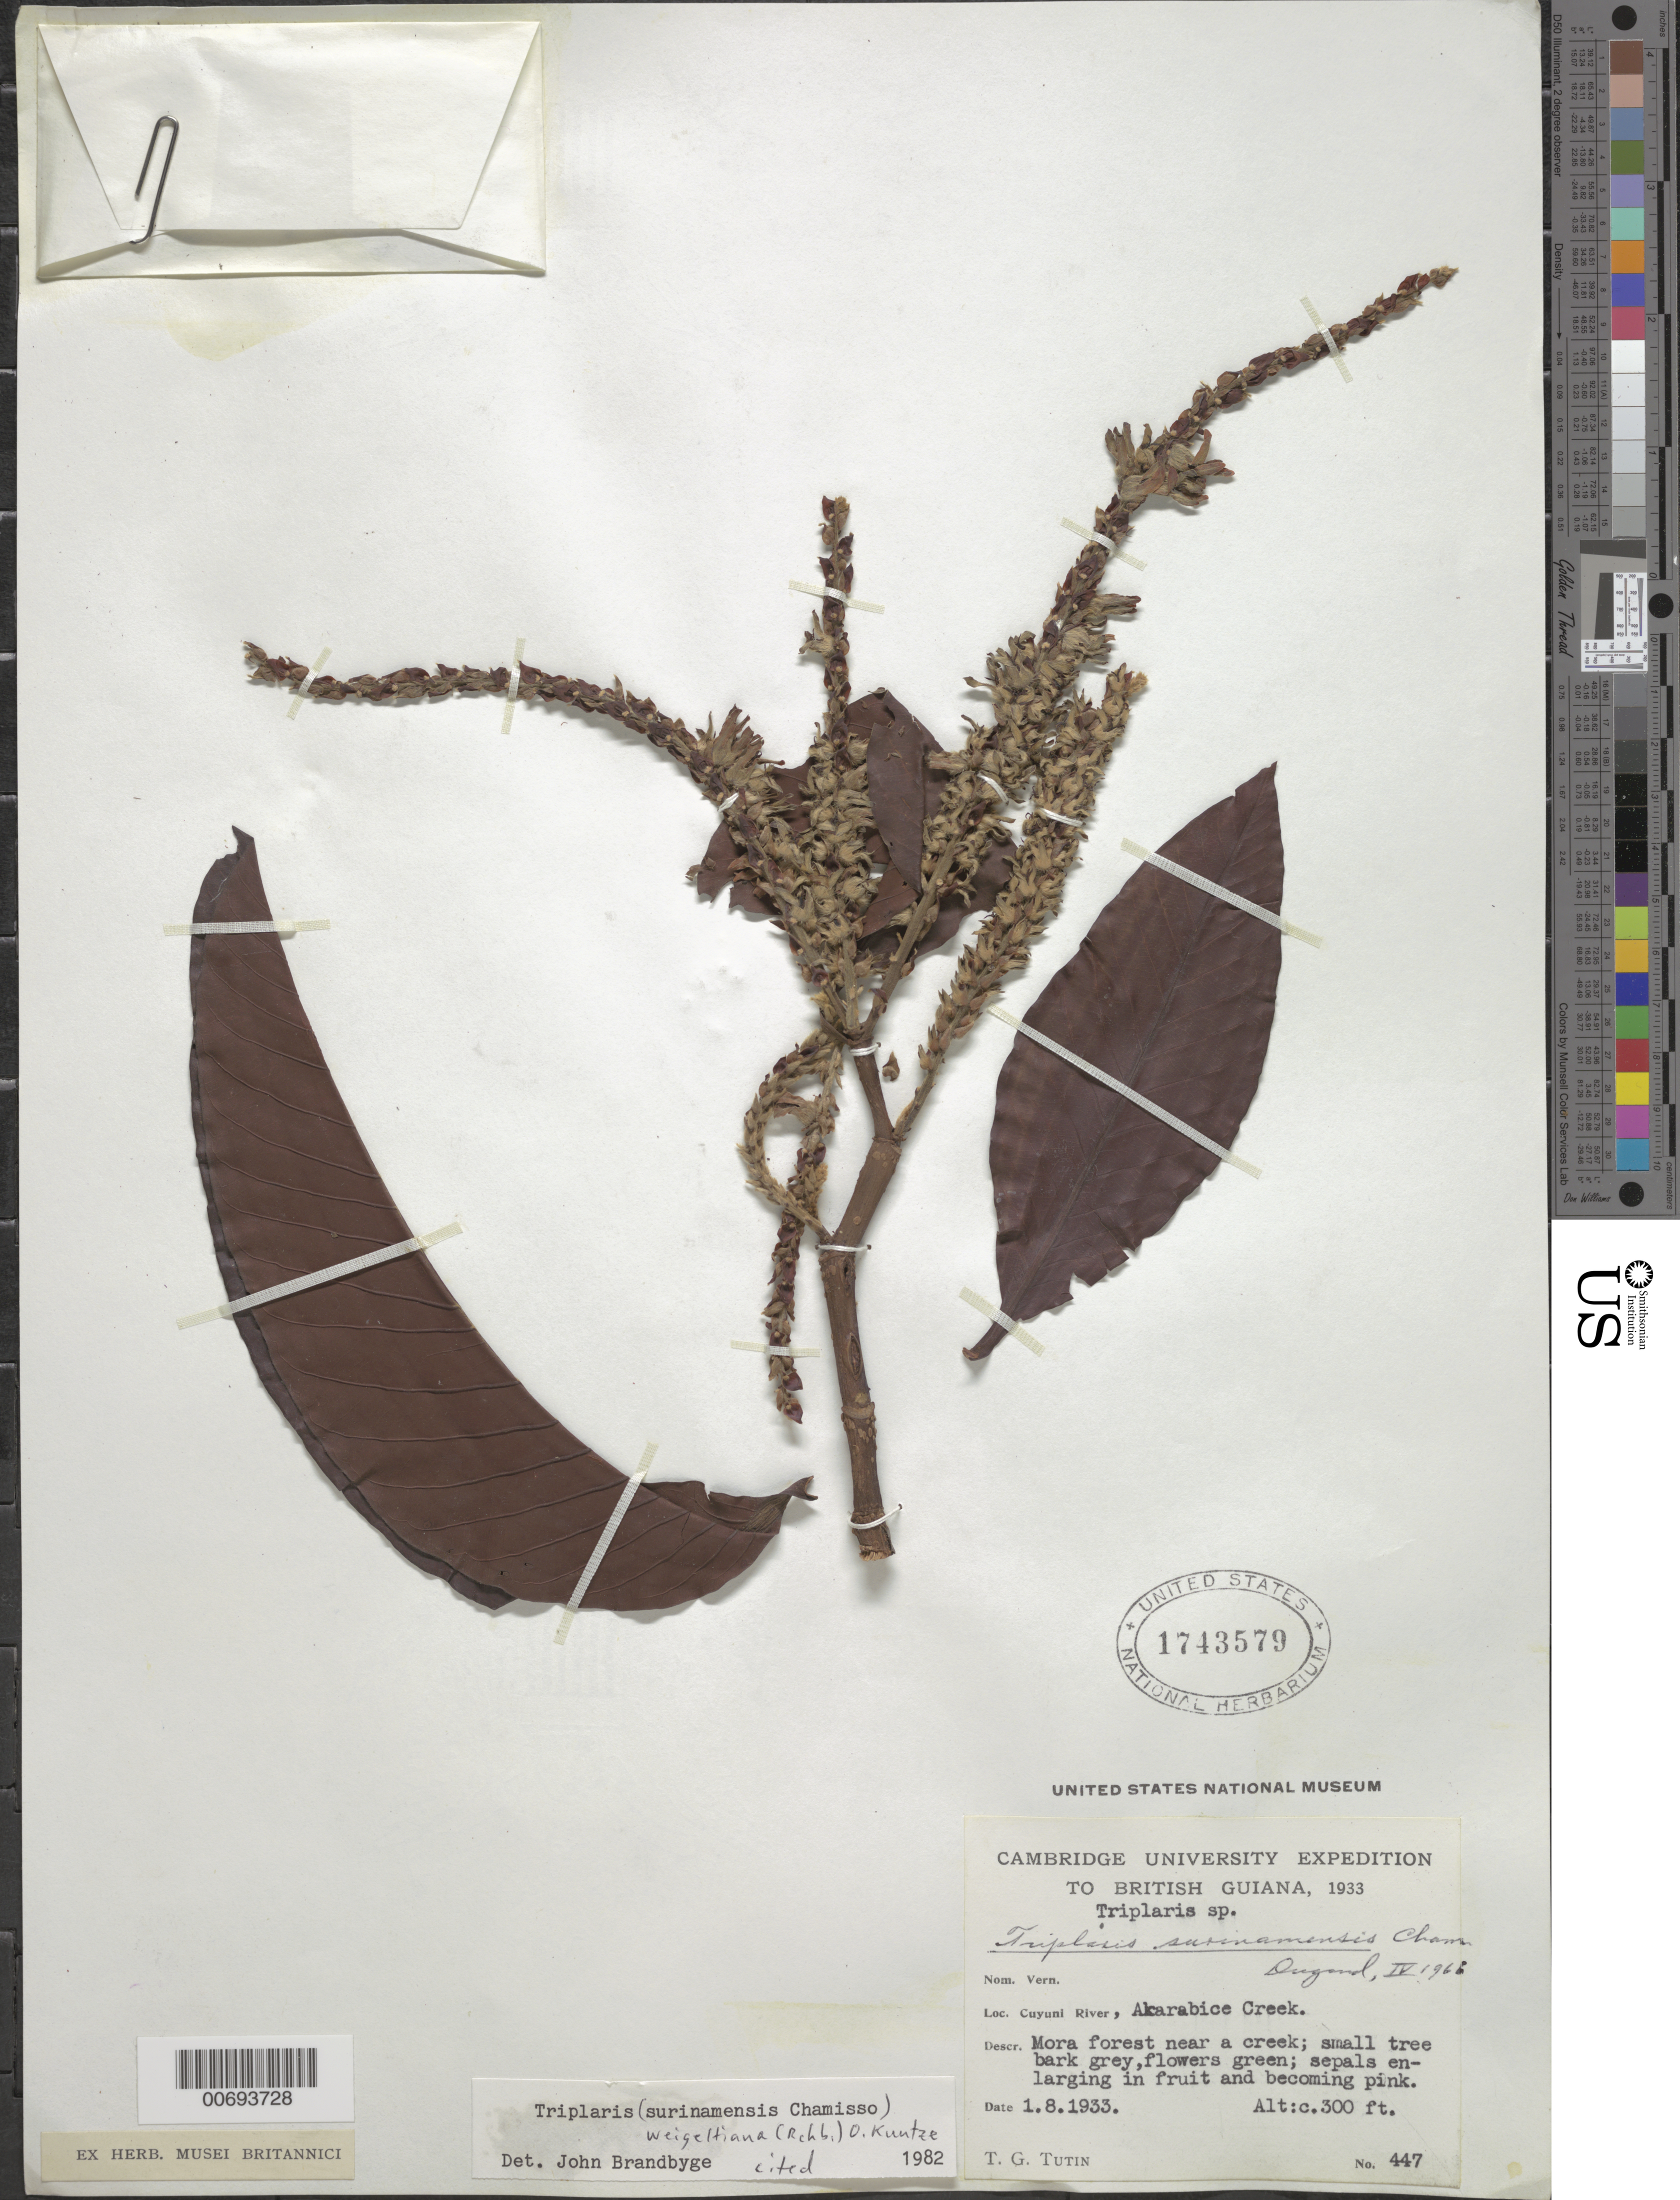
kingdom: Plantae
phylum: Tracheophyta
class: Magnoliopsida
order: Caryophyllales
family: Polygonaceae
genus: Triplaris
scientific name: Triplaris weigeltiana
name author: (Rchb.) Kuntze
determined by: Brandbyge, J.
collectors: T. G. Tutin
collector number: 447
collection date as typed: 1-Aug-33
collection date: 1933-08-01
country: Guyana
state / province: Cuyuni-Mazaruni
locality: Akarabice Creek, Cuyuni R.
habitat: Mora forest near a creek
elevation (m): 91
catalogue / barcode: US 1743579